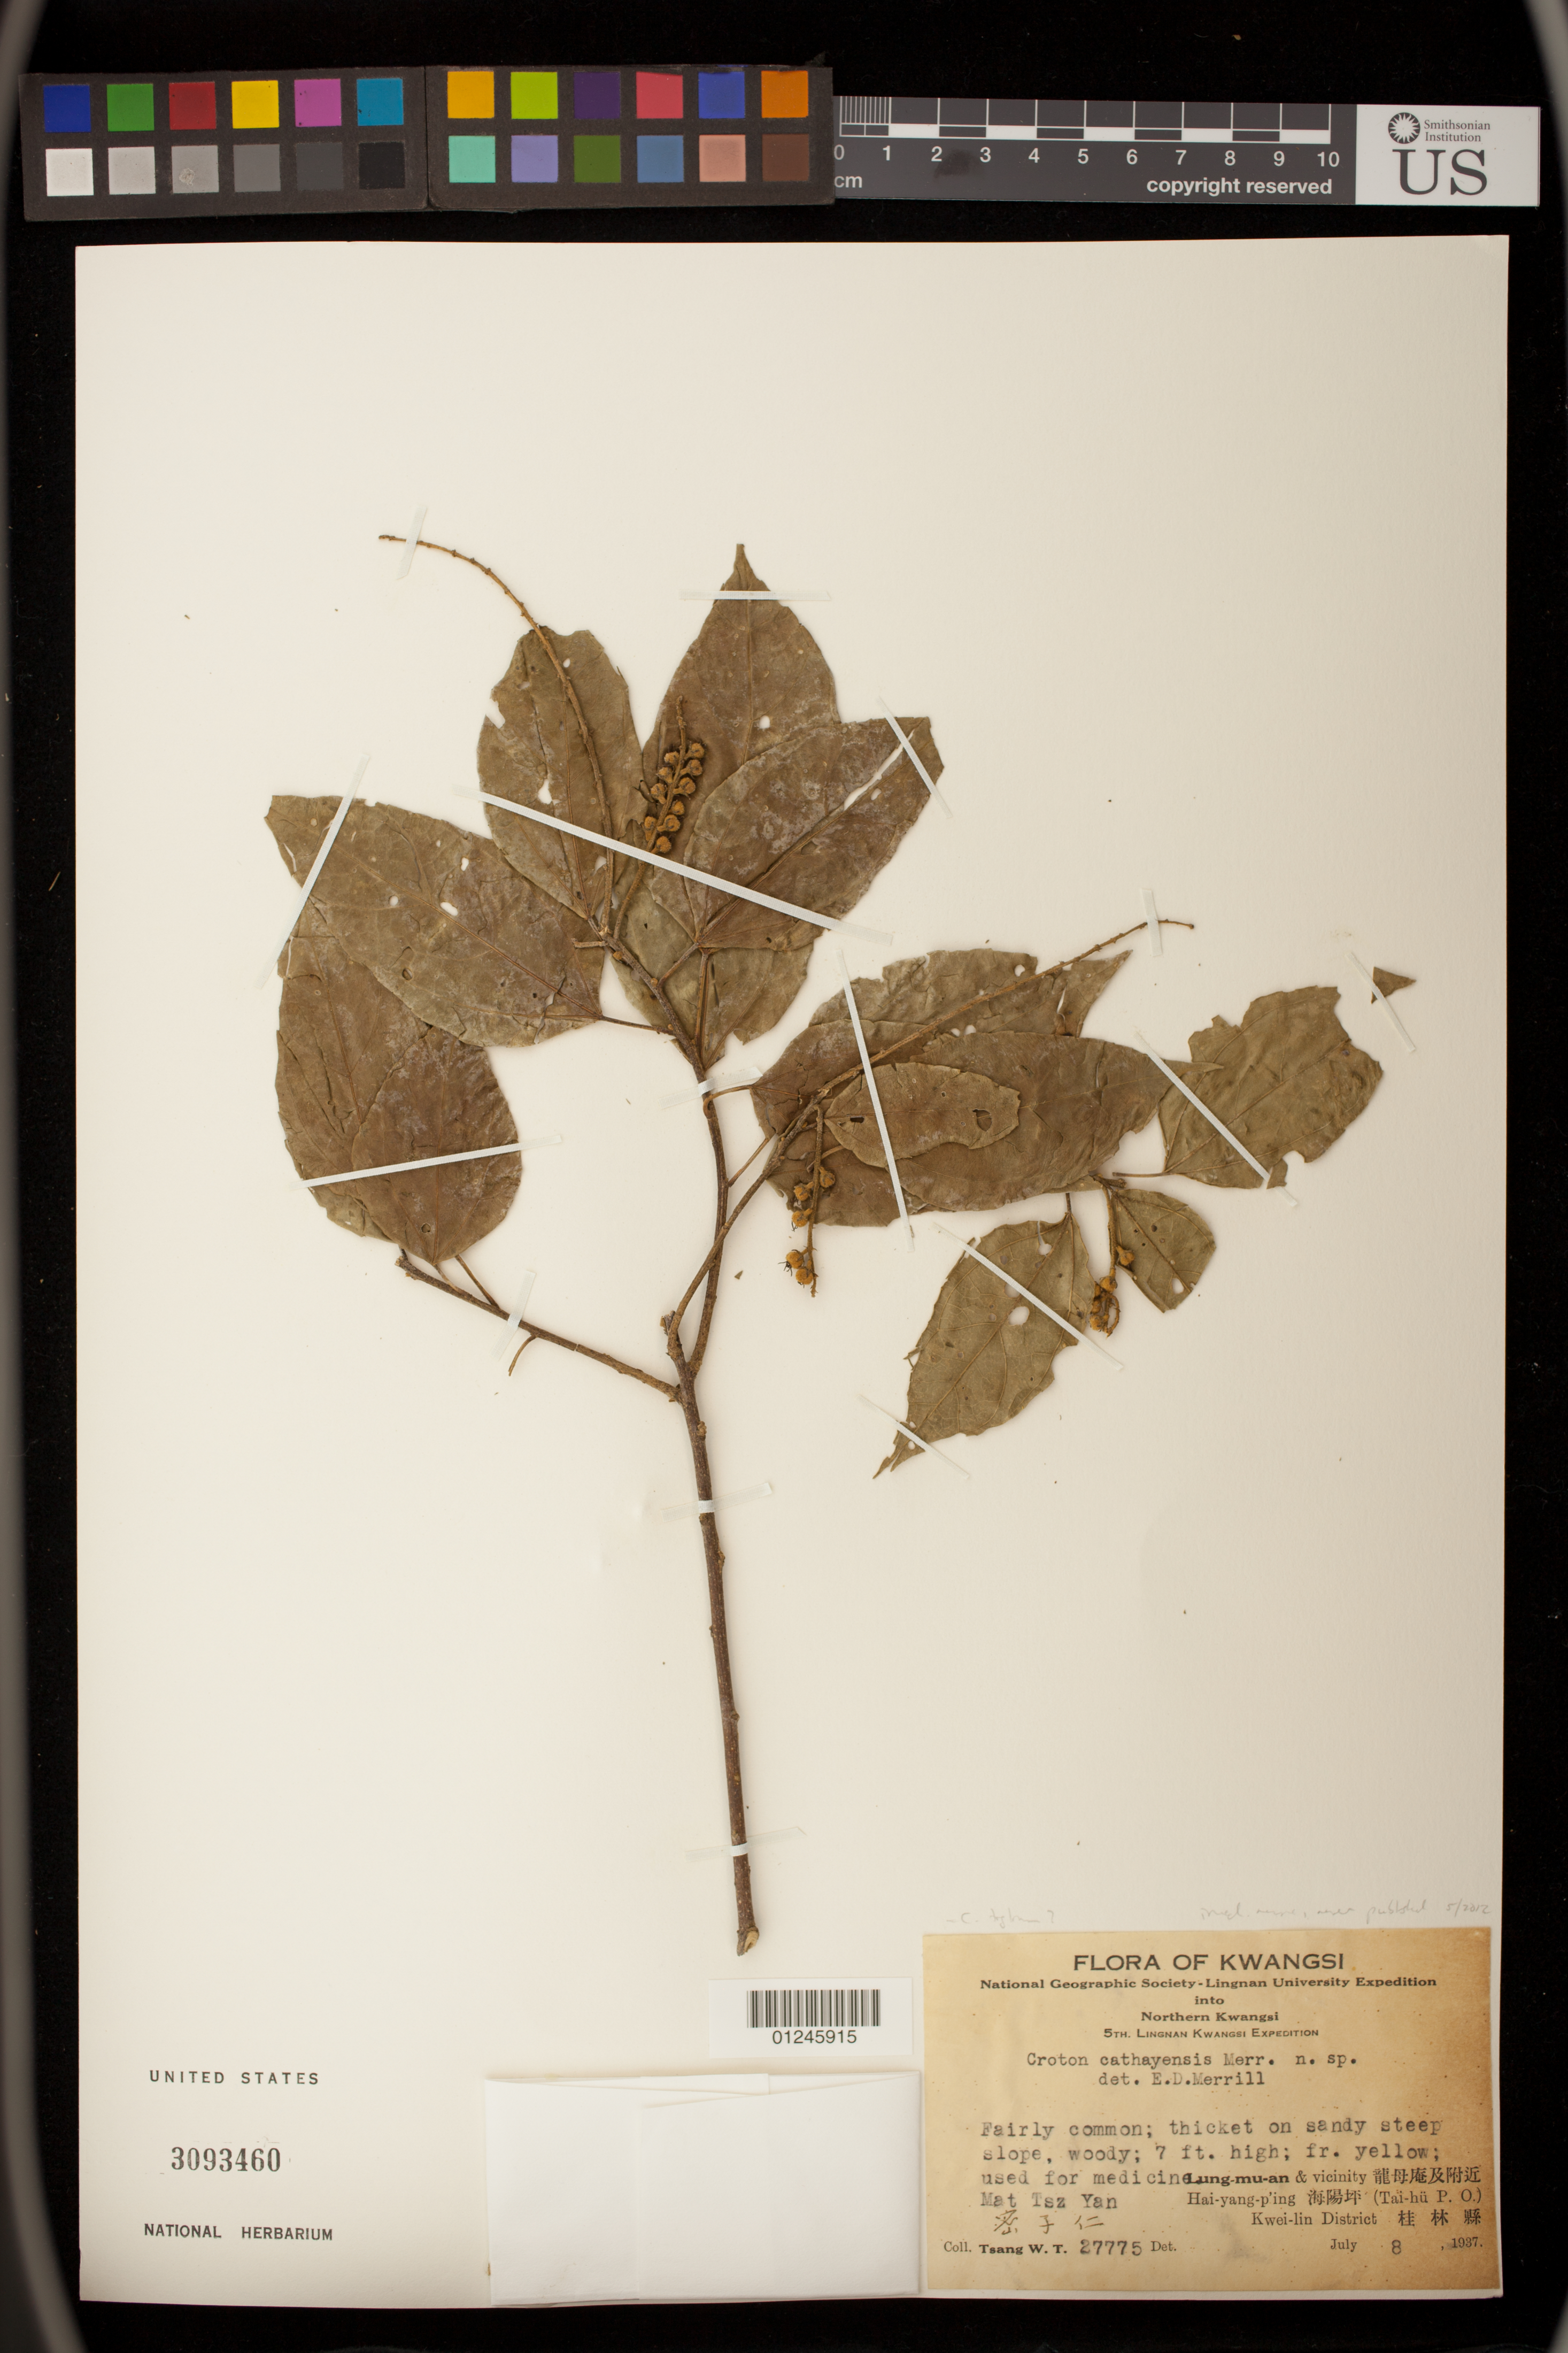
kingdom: Plantae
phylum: Tracheophyta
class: Magnoliopsida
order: Malpighiales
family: Euphorbiaceae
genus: Croton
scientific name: Croton cathayensis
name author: Müll. Arg.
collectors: W. T. Tsang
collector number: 27775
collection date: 1937-07-08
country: China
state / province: Guangxi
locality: Thicket on sandy steep slope. Lung-mu-an & vicinity Hai-yang-p'ing (Tai-hu P. O.). Kwei-lin District.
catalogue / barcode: US 3093460